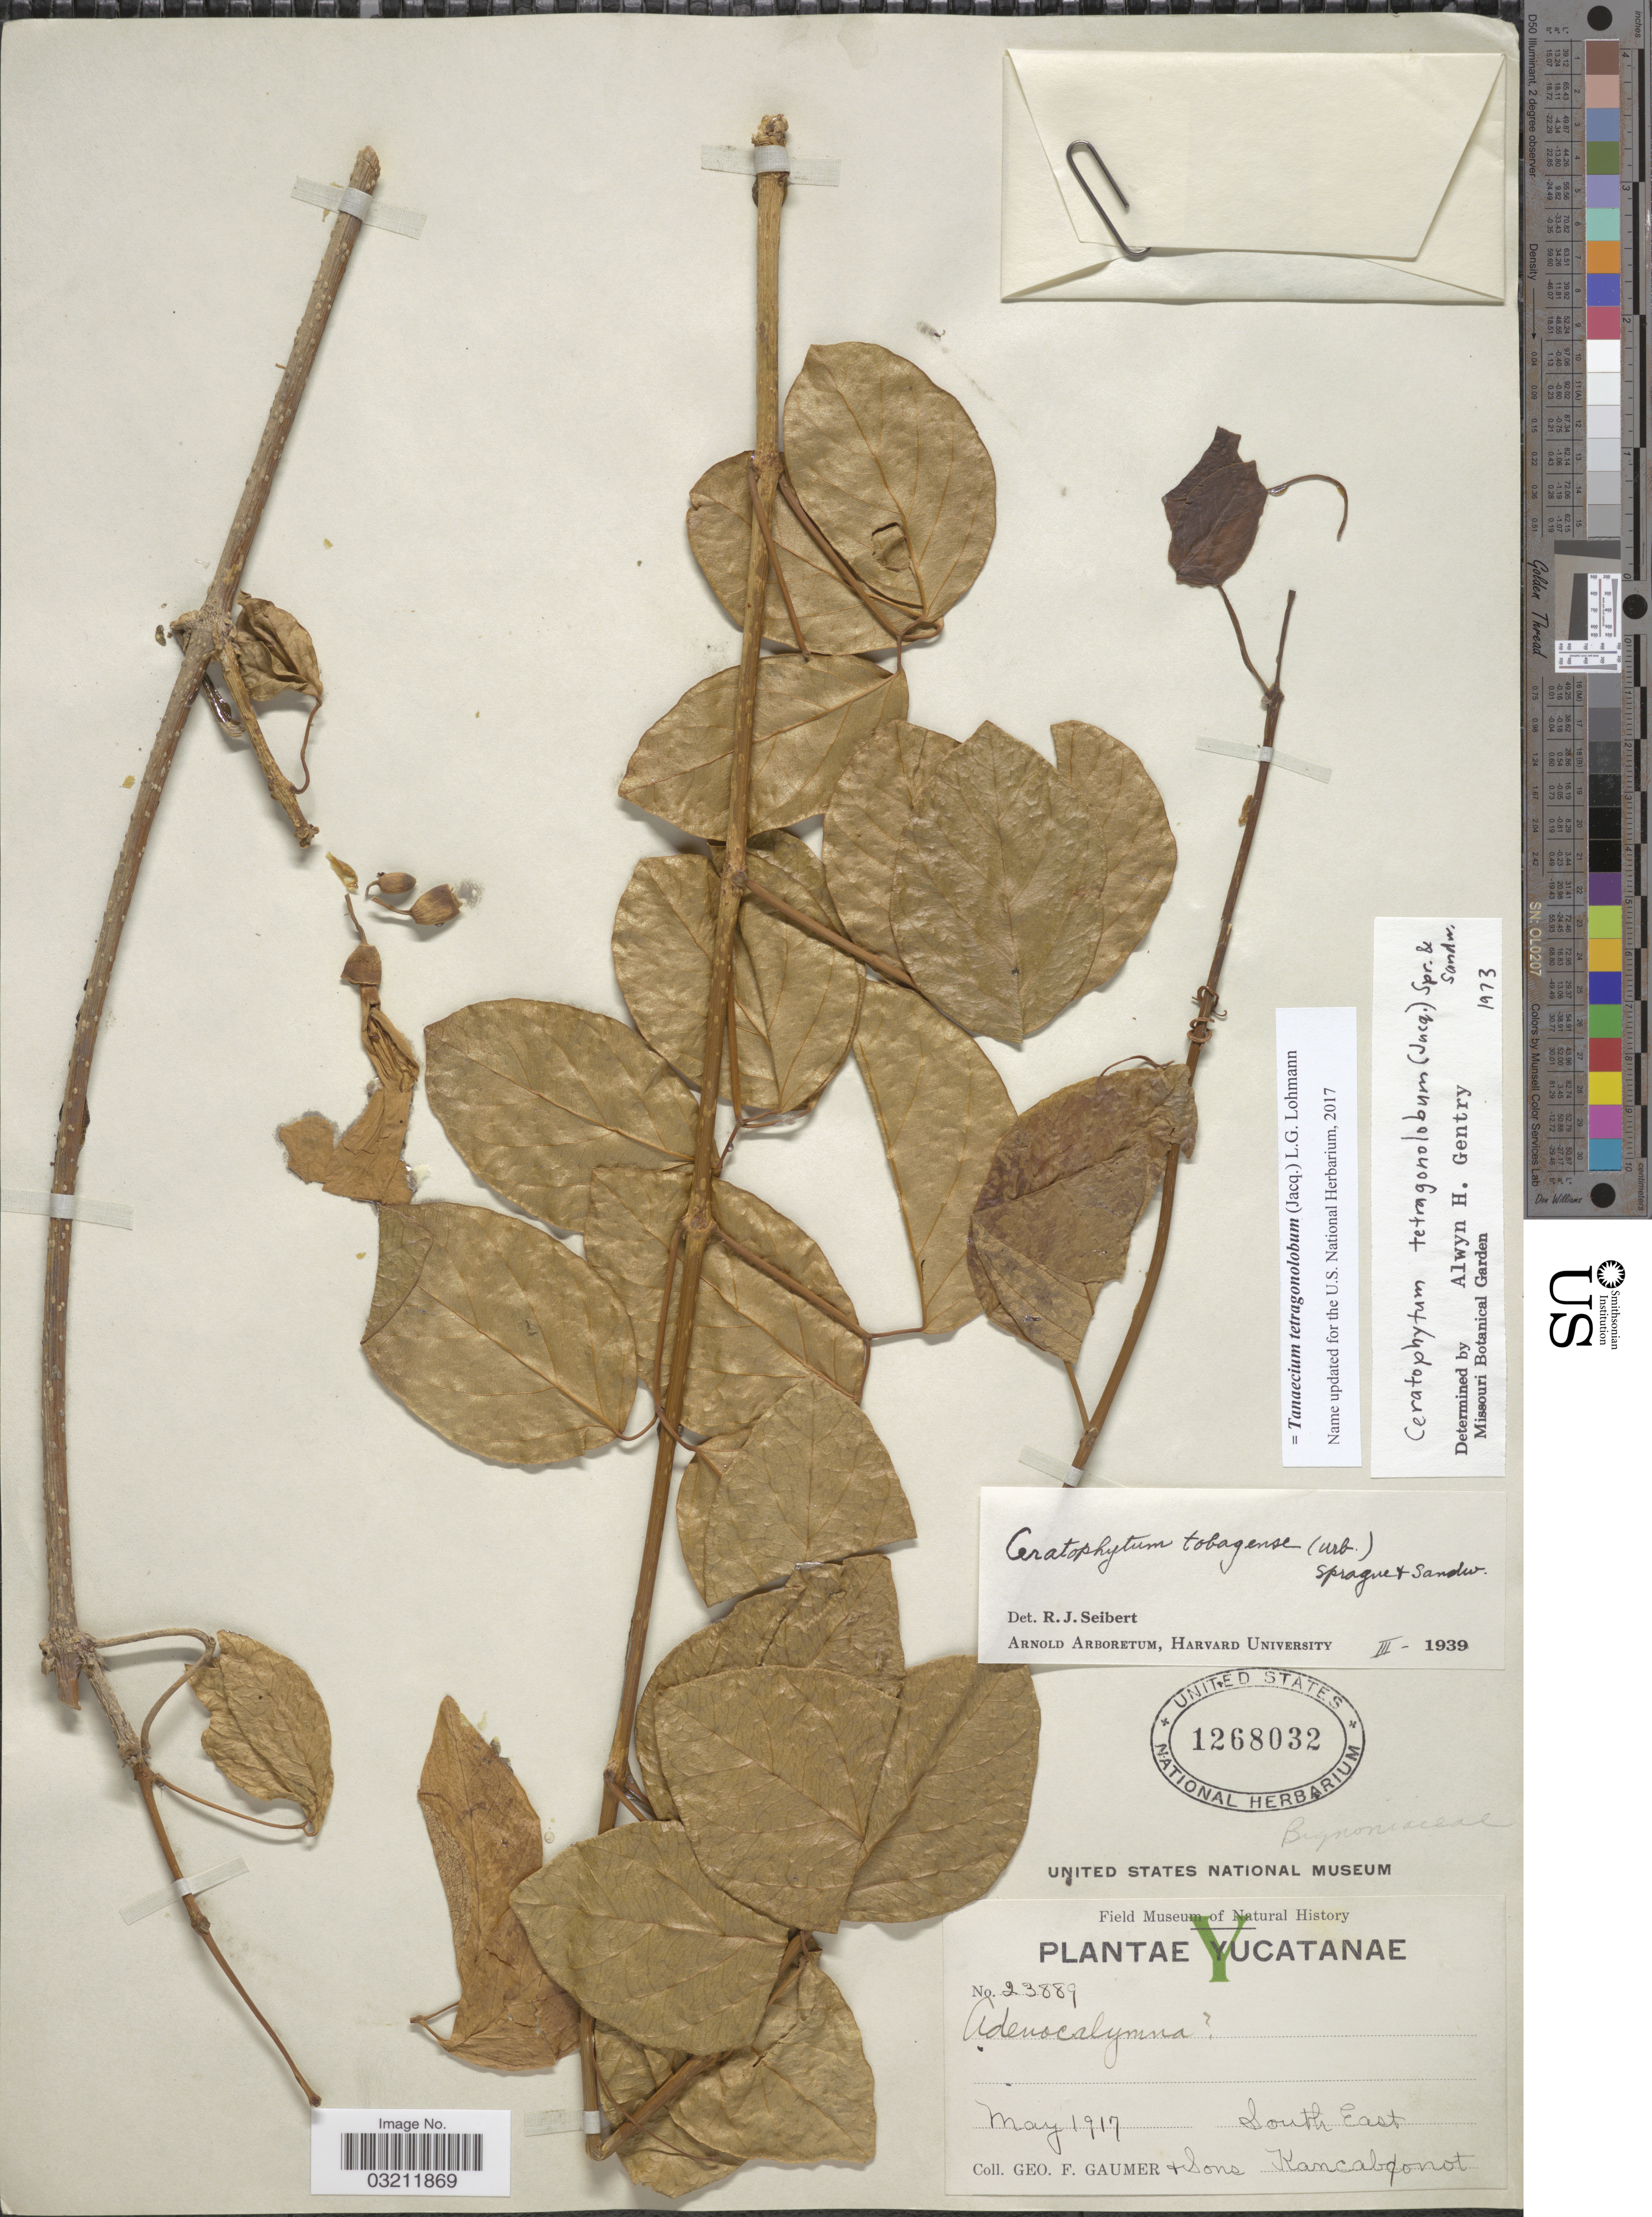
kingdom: Plantae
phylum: Tracheophyta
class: Magnoliopsida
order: Lamiales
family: Bignoniaceae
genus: Tanaecium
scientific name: Tanaecium tetragonolobum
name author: (Jacq.) L.G. Lohmann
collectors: G. F. Gaumer & Sons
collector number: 23889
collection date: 1917-05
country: Mexico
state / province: Yucatán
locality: South East Kancabonot.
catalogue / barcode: US 1268032